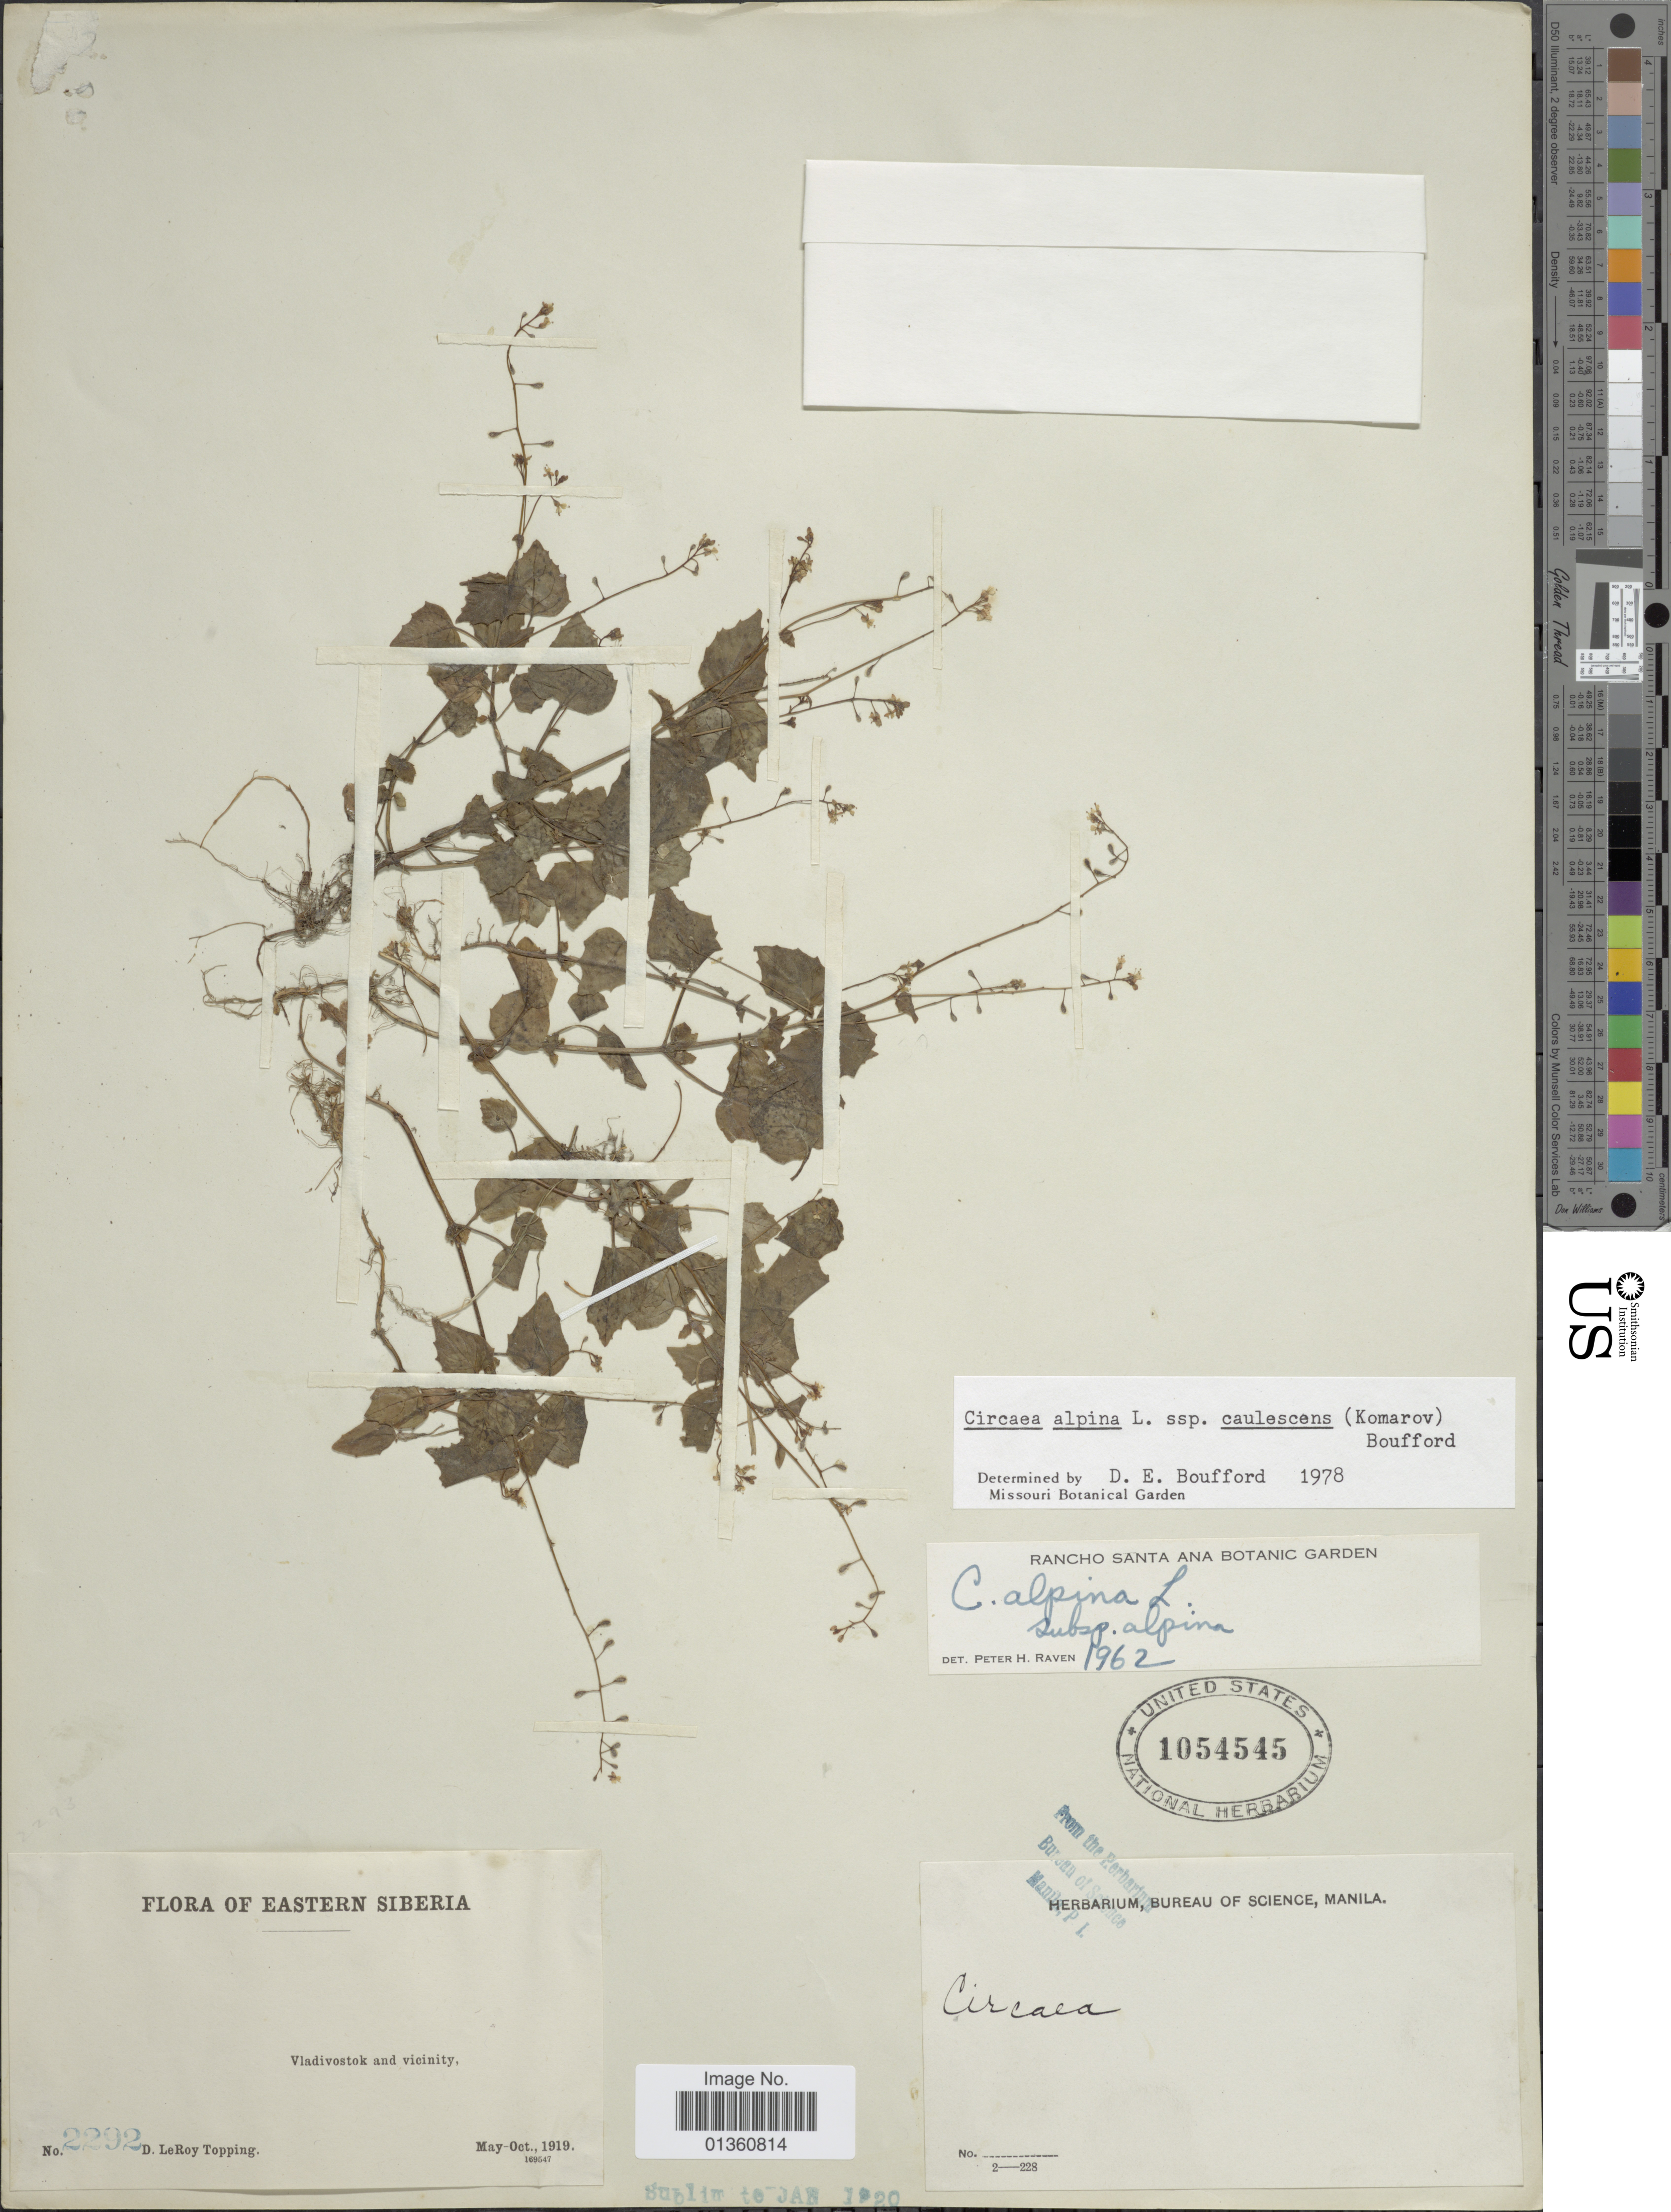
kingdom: Plantae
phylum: Tracheophyta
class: Magnoliopsida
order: Myrtales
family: Onagraceae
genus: Circaea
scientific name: Circaea alpina subsp. caulescens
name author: (Kom.) Tatew.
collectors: D. L. Topping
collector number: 2292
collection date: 1919-05/1919-10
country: Russian Federation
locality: Eastern Siberia. Vladivostok and vicinity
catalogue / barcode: US 1054545